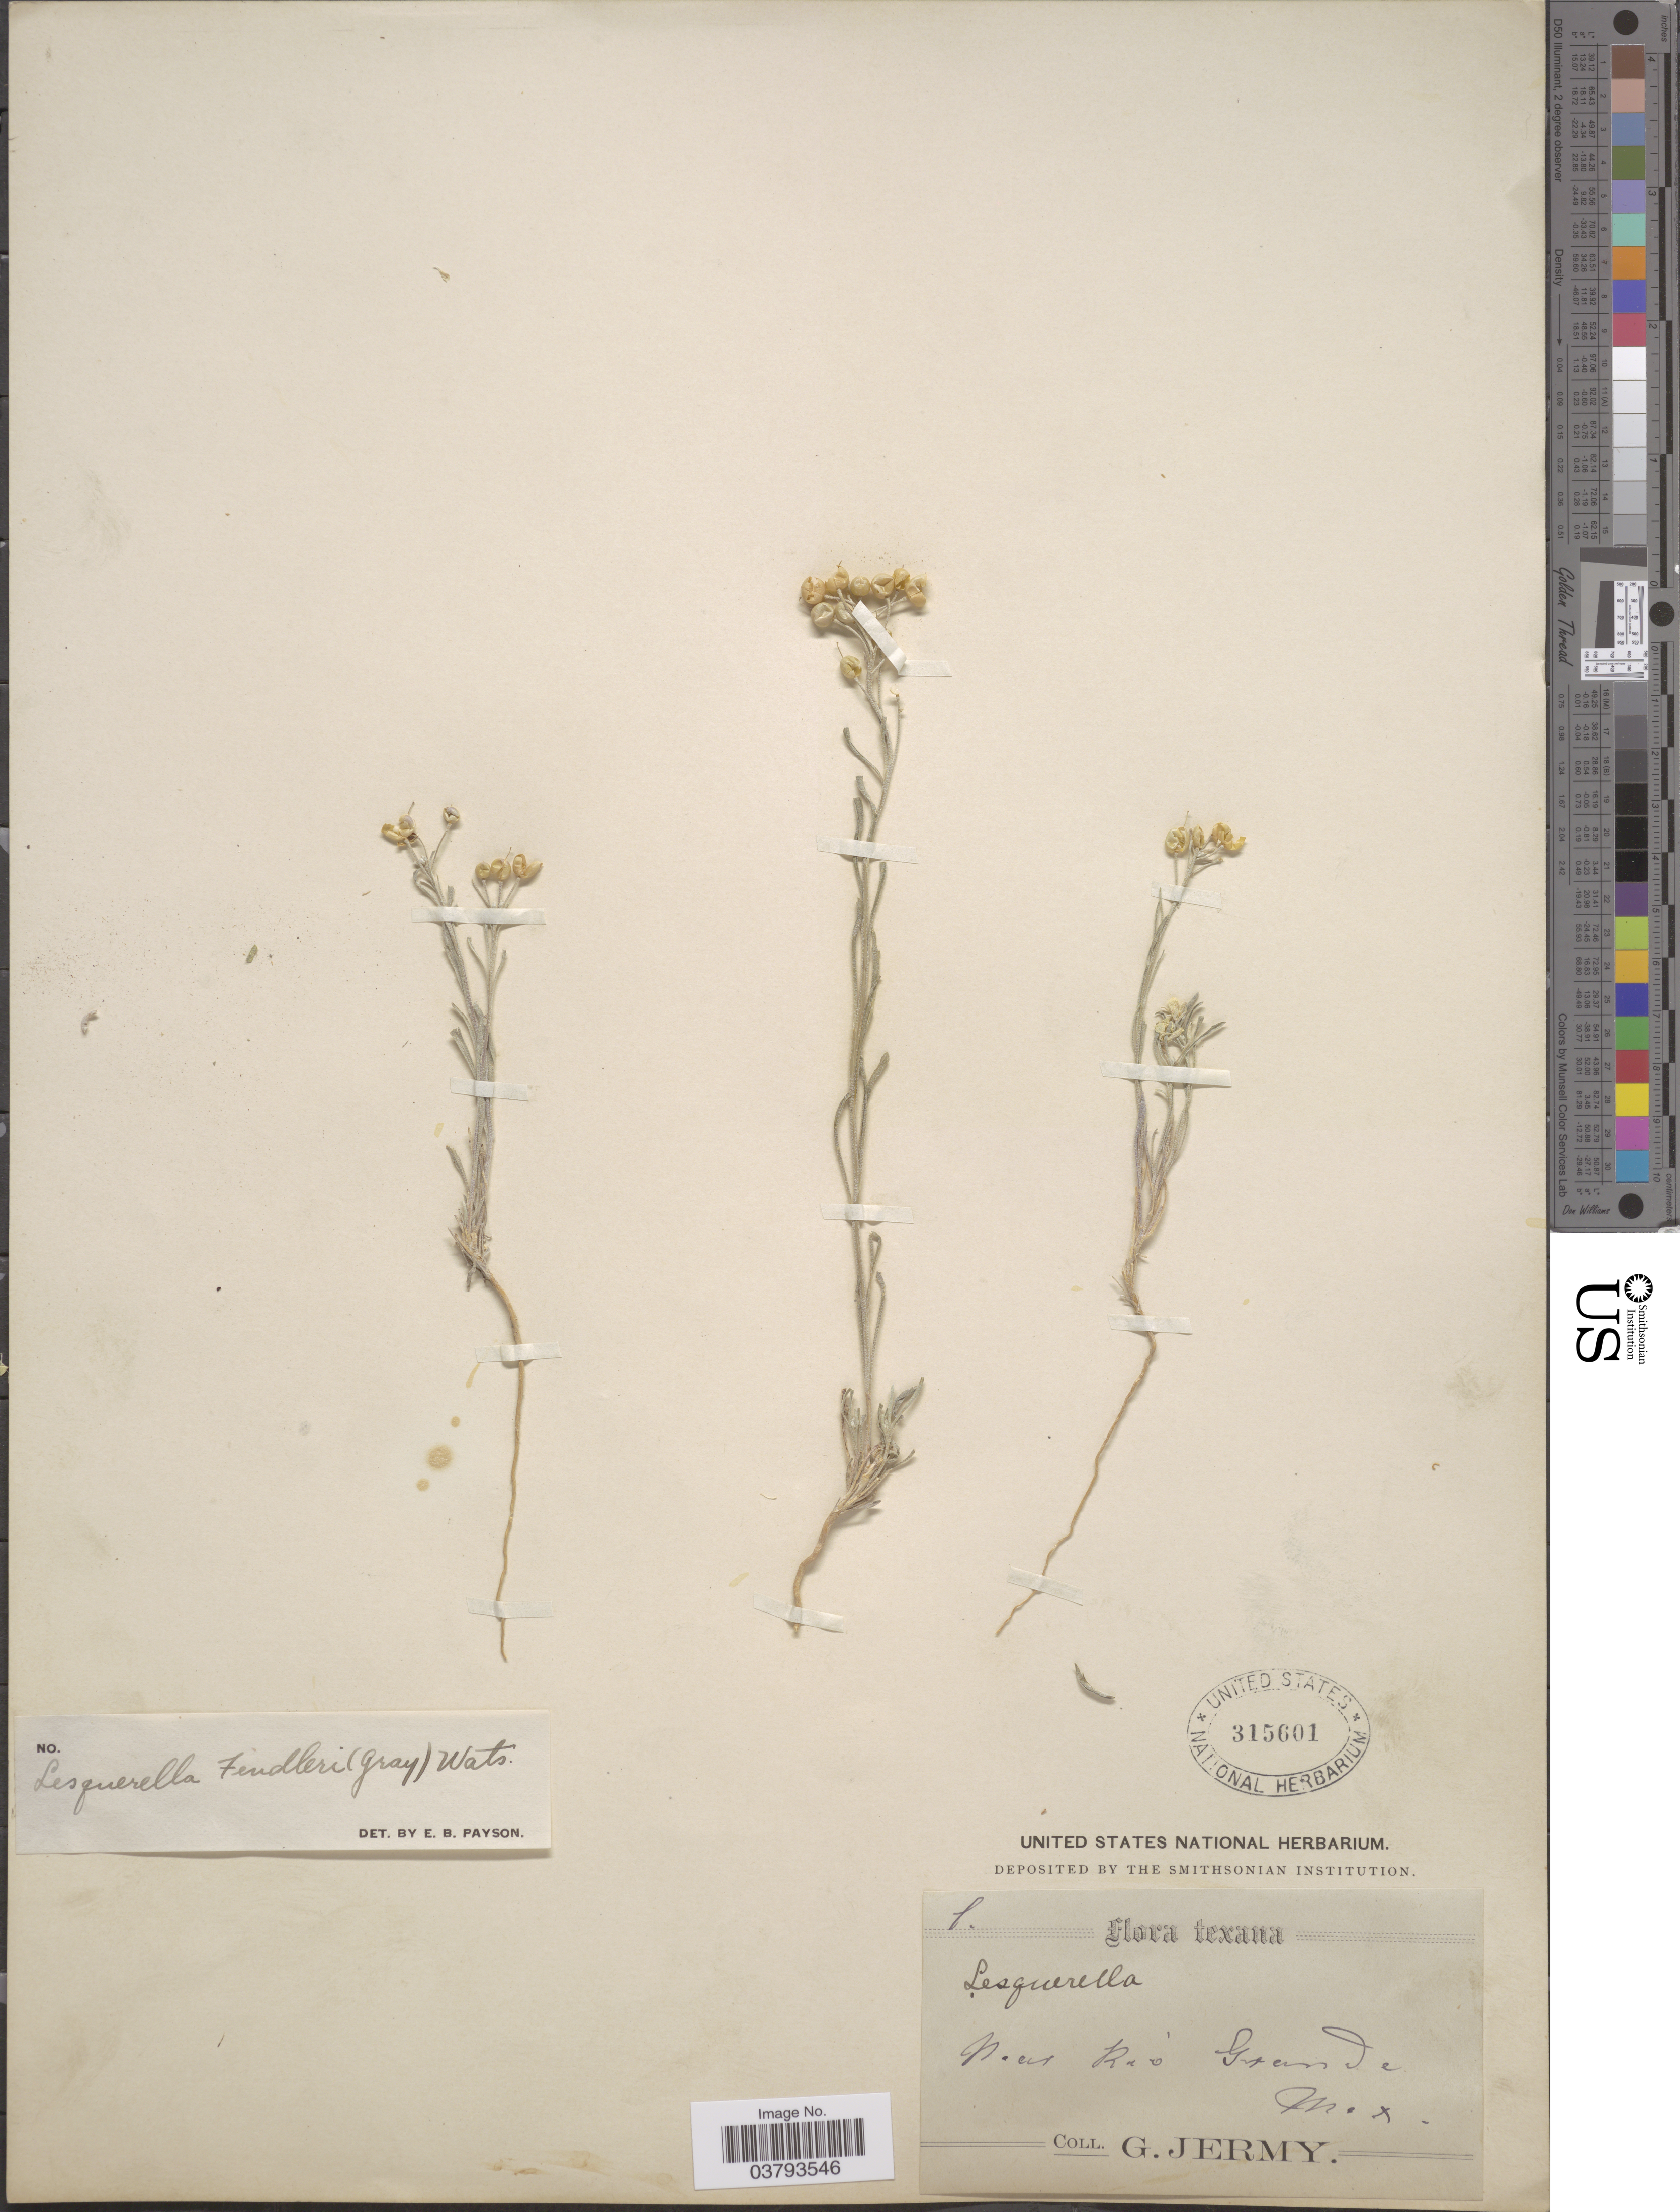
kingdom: Plantae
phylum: Tracheophyta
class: Magnoliopsida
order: Brassicales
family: Brassicaceae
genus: Lesquerella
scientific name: Lesquerella fendleri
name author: (A. Gray) S. Watson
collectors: G. Jermy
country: Mexico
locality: Near Rio Grande Mex.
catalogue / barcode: US 315601